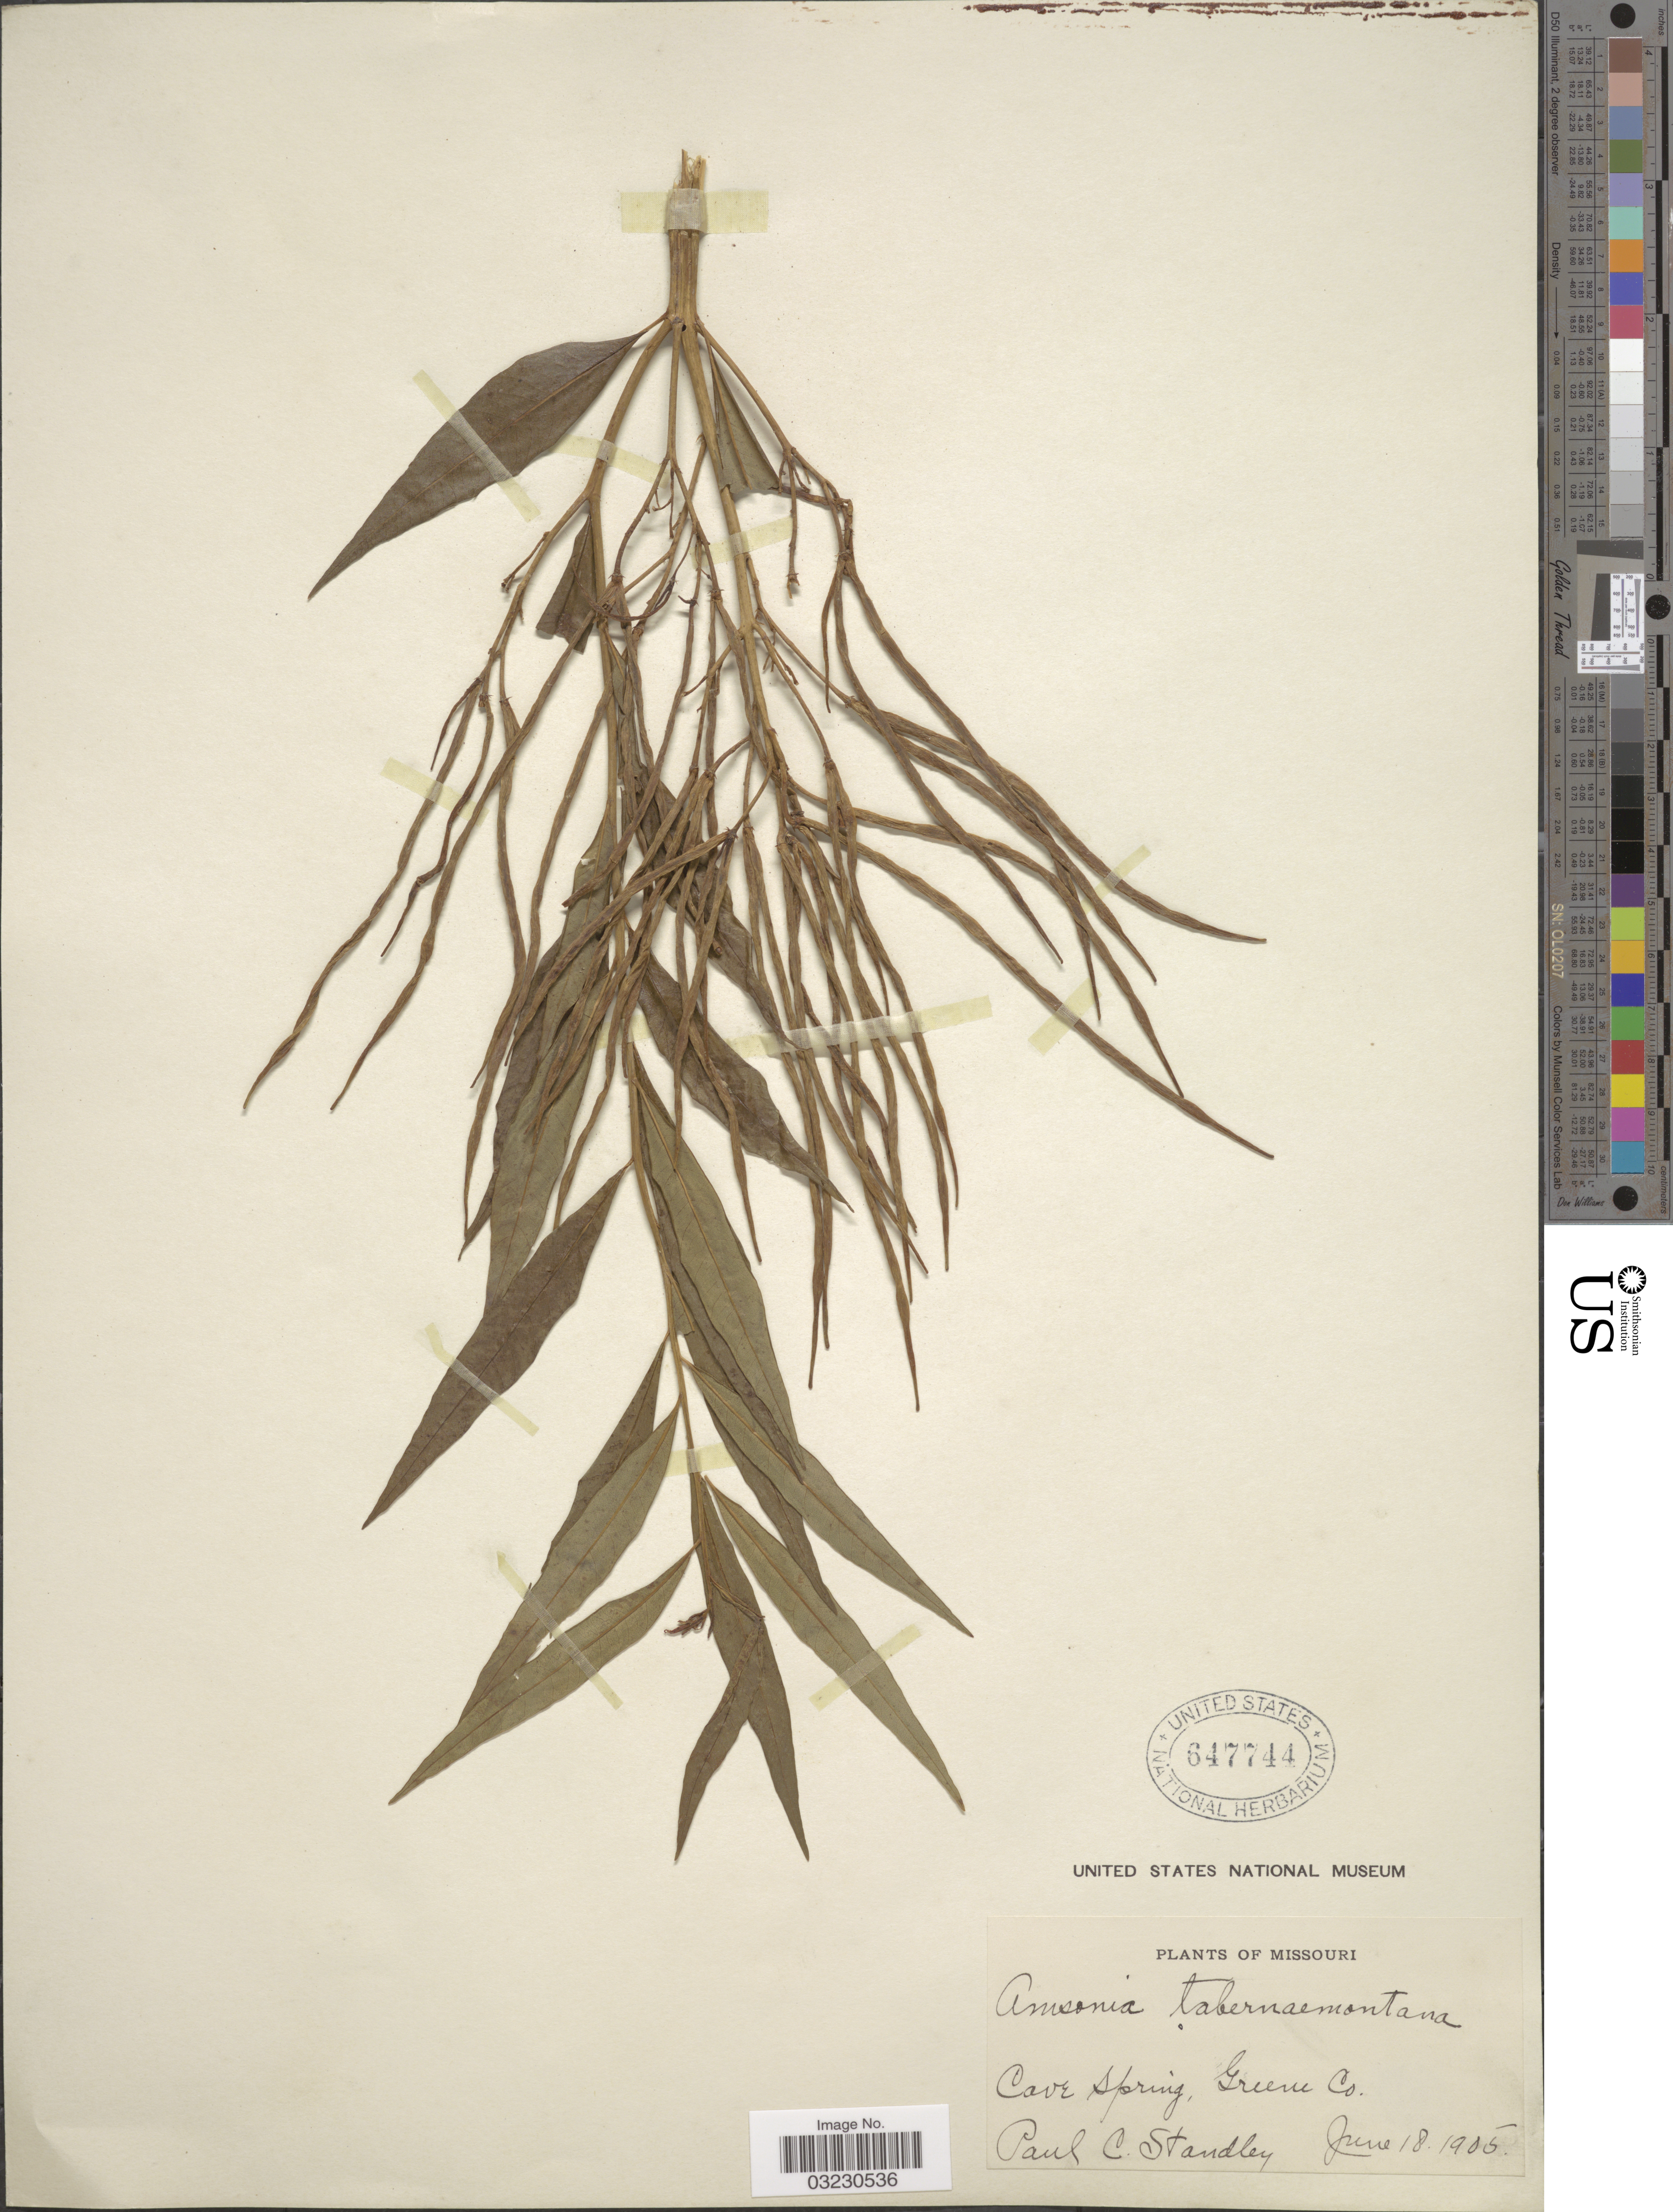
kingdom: Plantae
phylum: Tracheophyta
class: Magnoliopsida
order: Gentianales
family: Apocynaceae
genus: Amsonia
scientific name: Amsonia tabernaemontana var. gattingeri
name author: Woodson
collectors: P. C. Standley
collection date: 1905-06-18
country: United States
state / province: Missouri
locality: Cave spring, Greene Co.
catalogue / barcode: US 647744